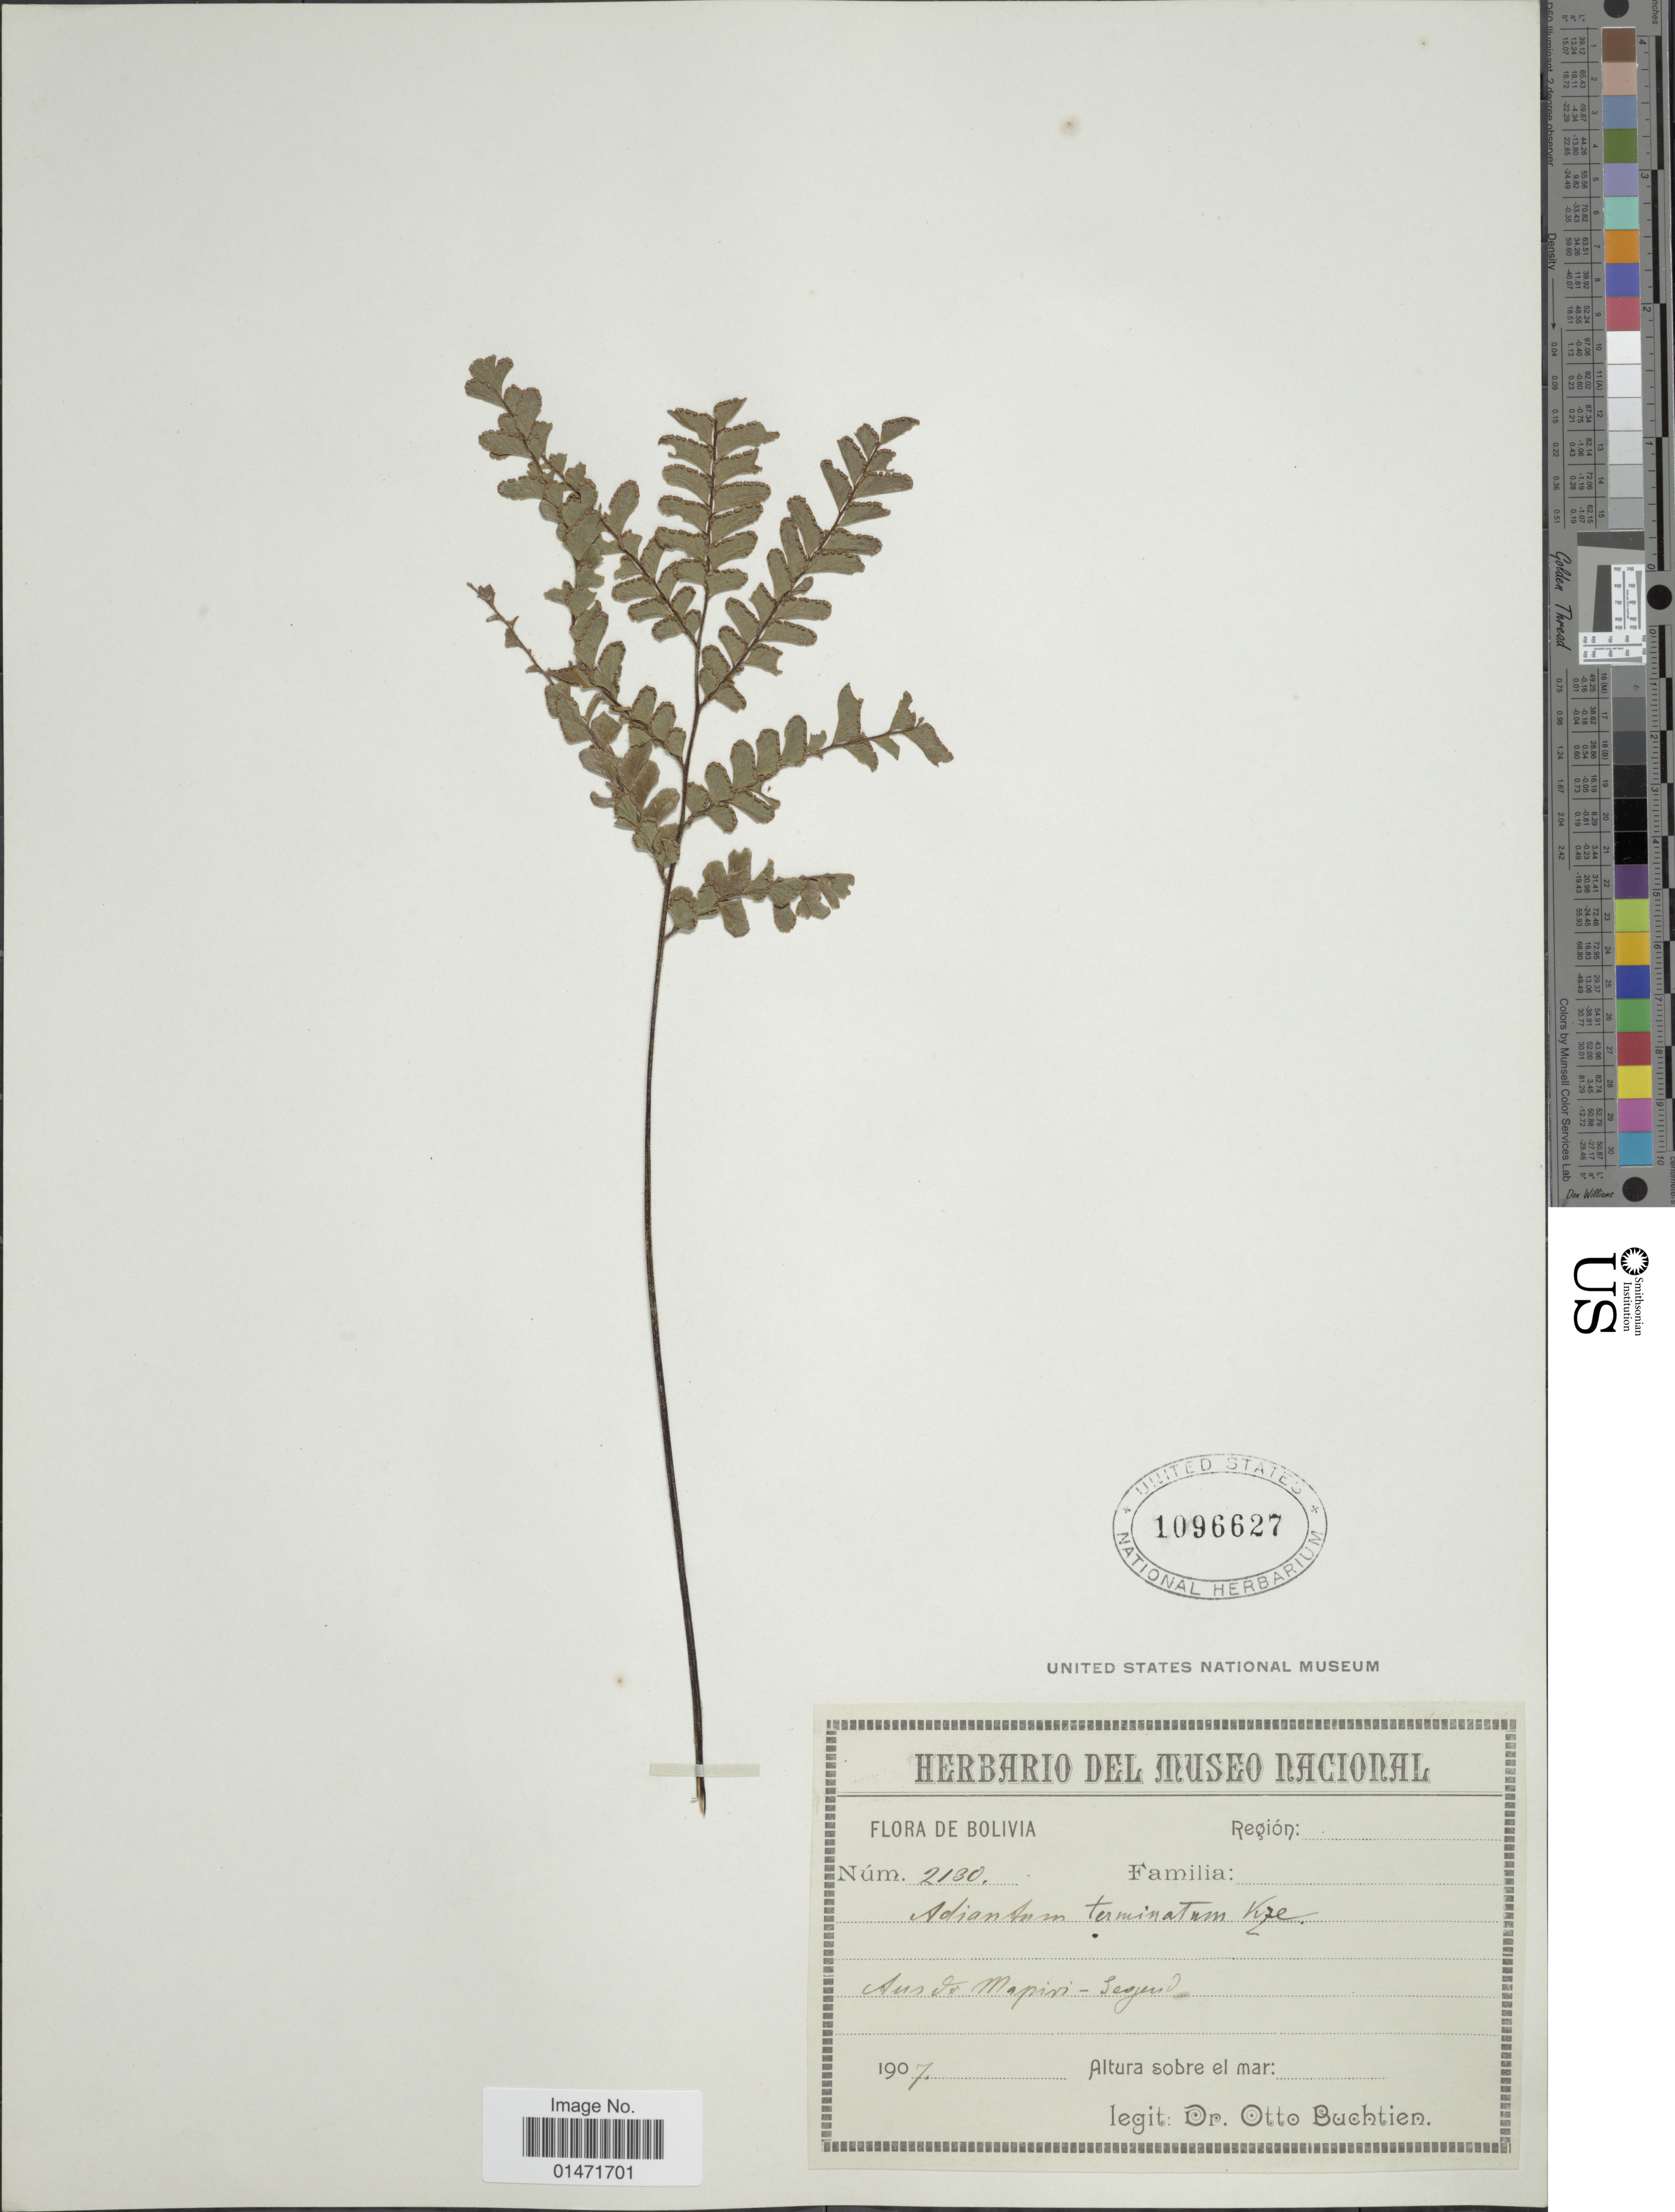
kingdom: Plantae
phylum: Tracheophyta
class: Polypodiopsida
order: Polypodiales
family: Pteridaceae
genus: Adiantum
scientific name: Adiantum terminatum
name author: Kunze ex Miq.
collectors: O. Buchtien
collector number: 2130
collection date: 1907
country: Bolivia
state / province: La Páz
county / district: Larecaja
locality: Mapiri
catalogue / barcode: US 1096627